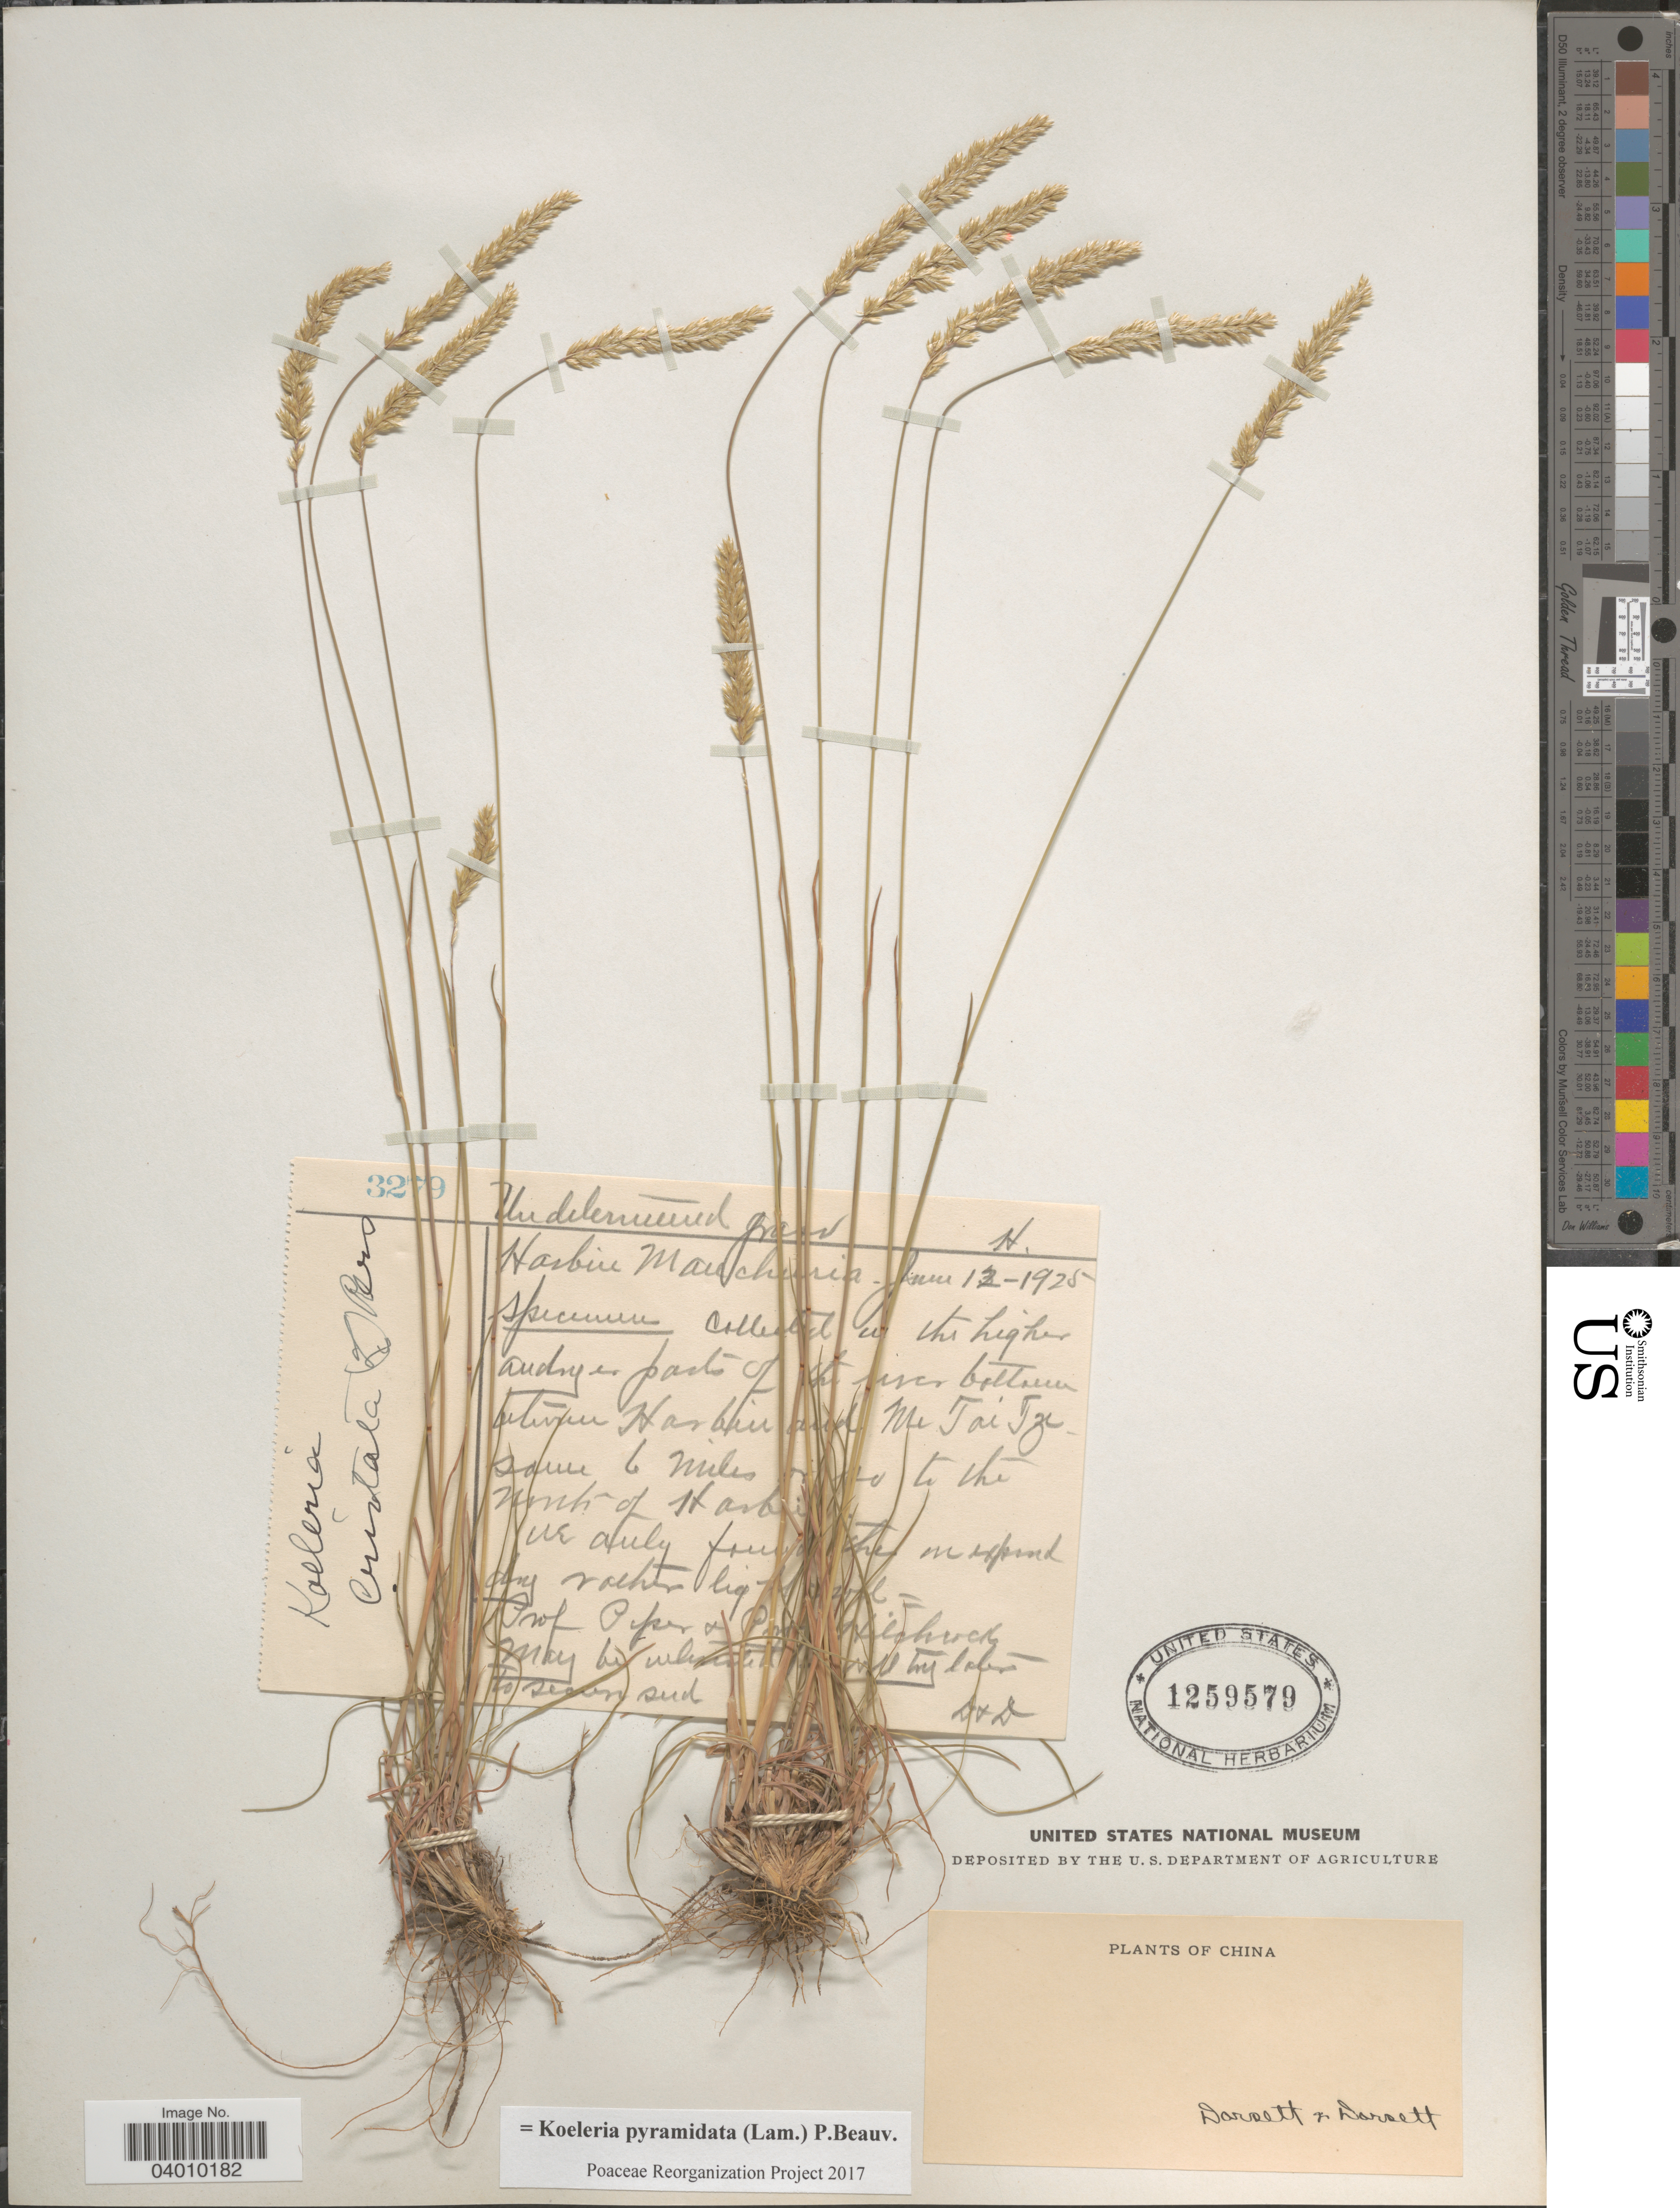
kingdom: Plantae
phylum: Tracheophyta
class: Liliopsida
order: Poales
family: Poaceae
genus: Koeleria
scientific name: Koeleria pyramidata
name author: (Lam.) P. Beauv.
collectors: -- Dorsett & -- Dorsett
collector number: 3279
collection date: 1925-06-12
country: China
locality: Harbin Manchuria.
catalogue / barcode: US 1259579